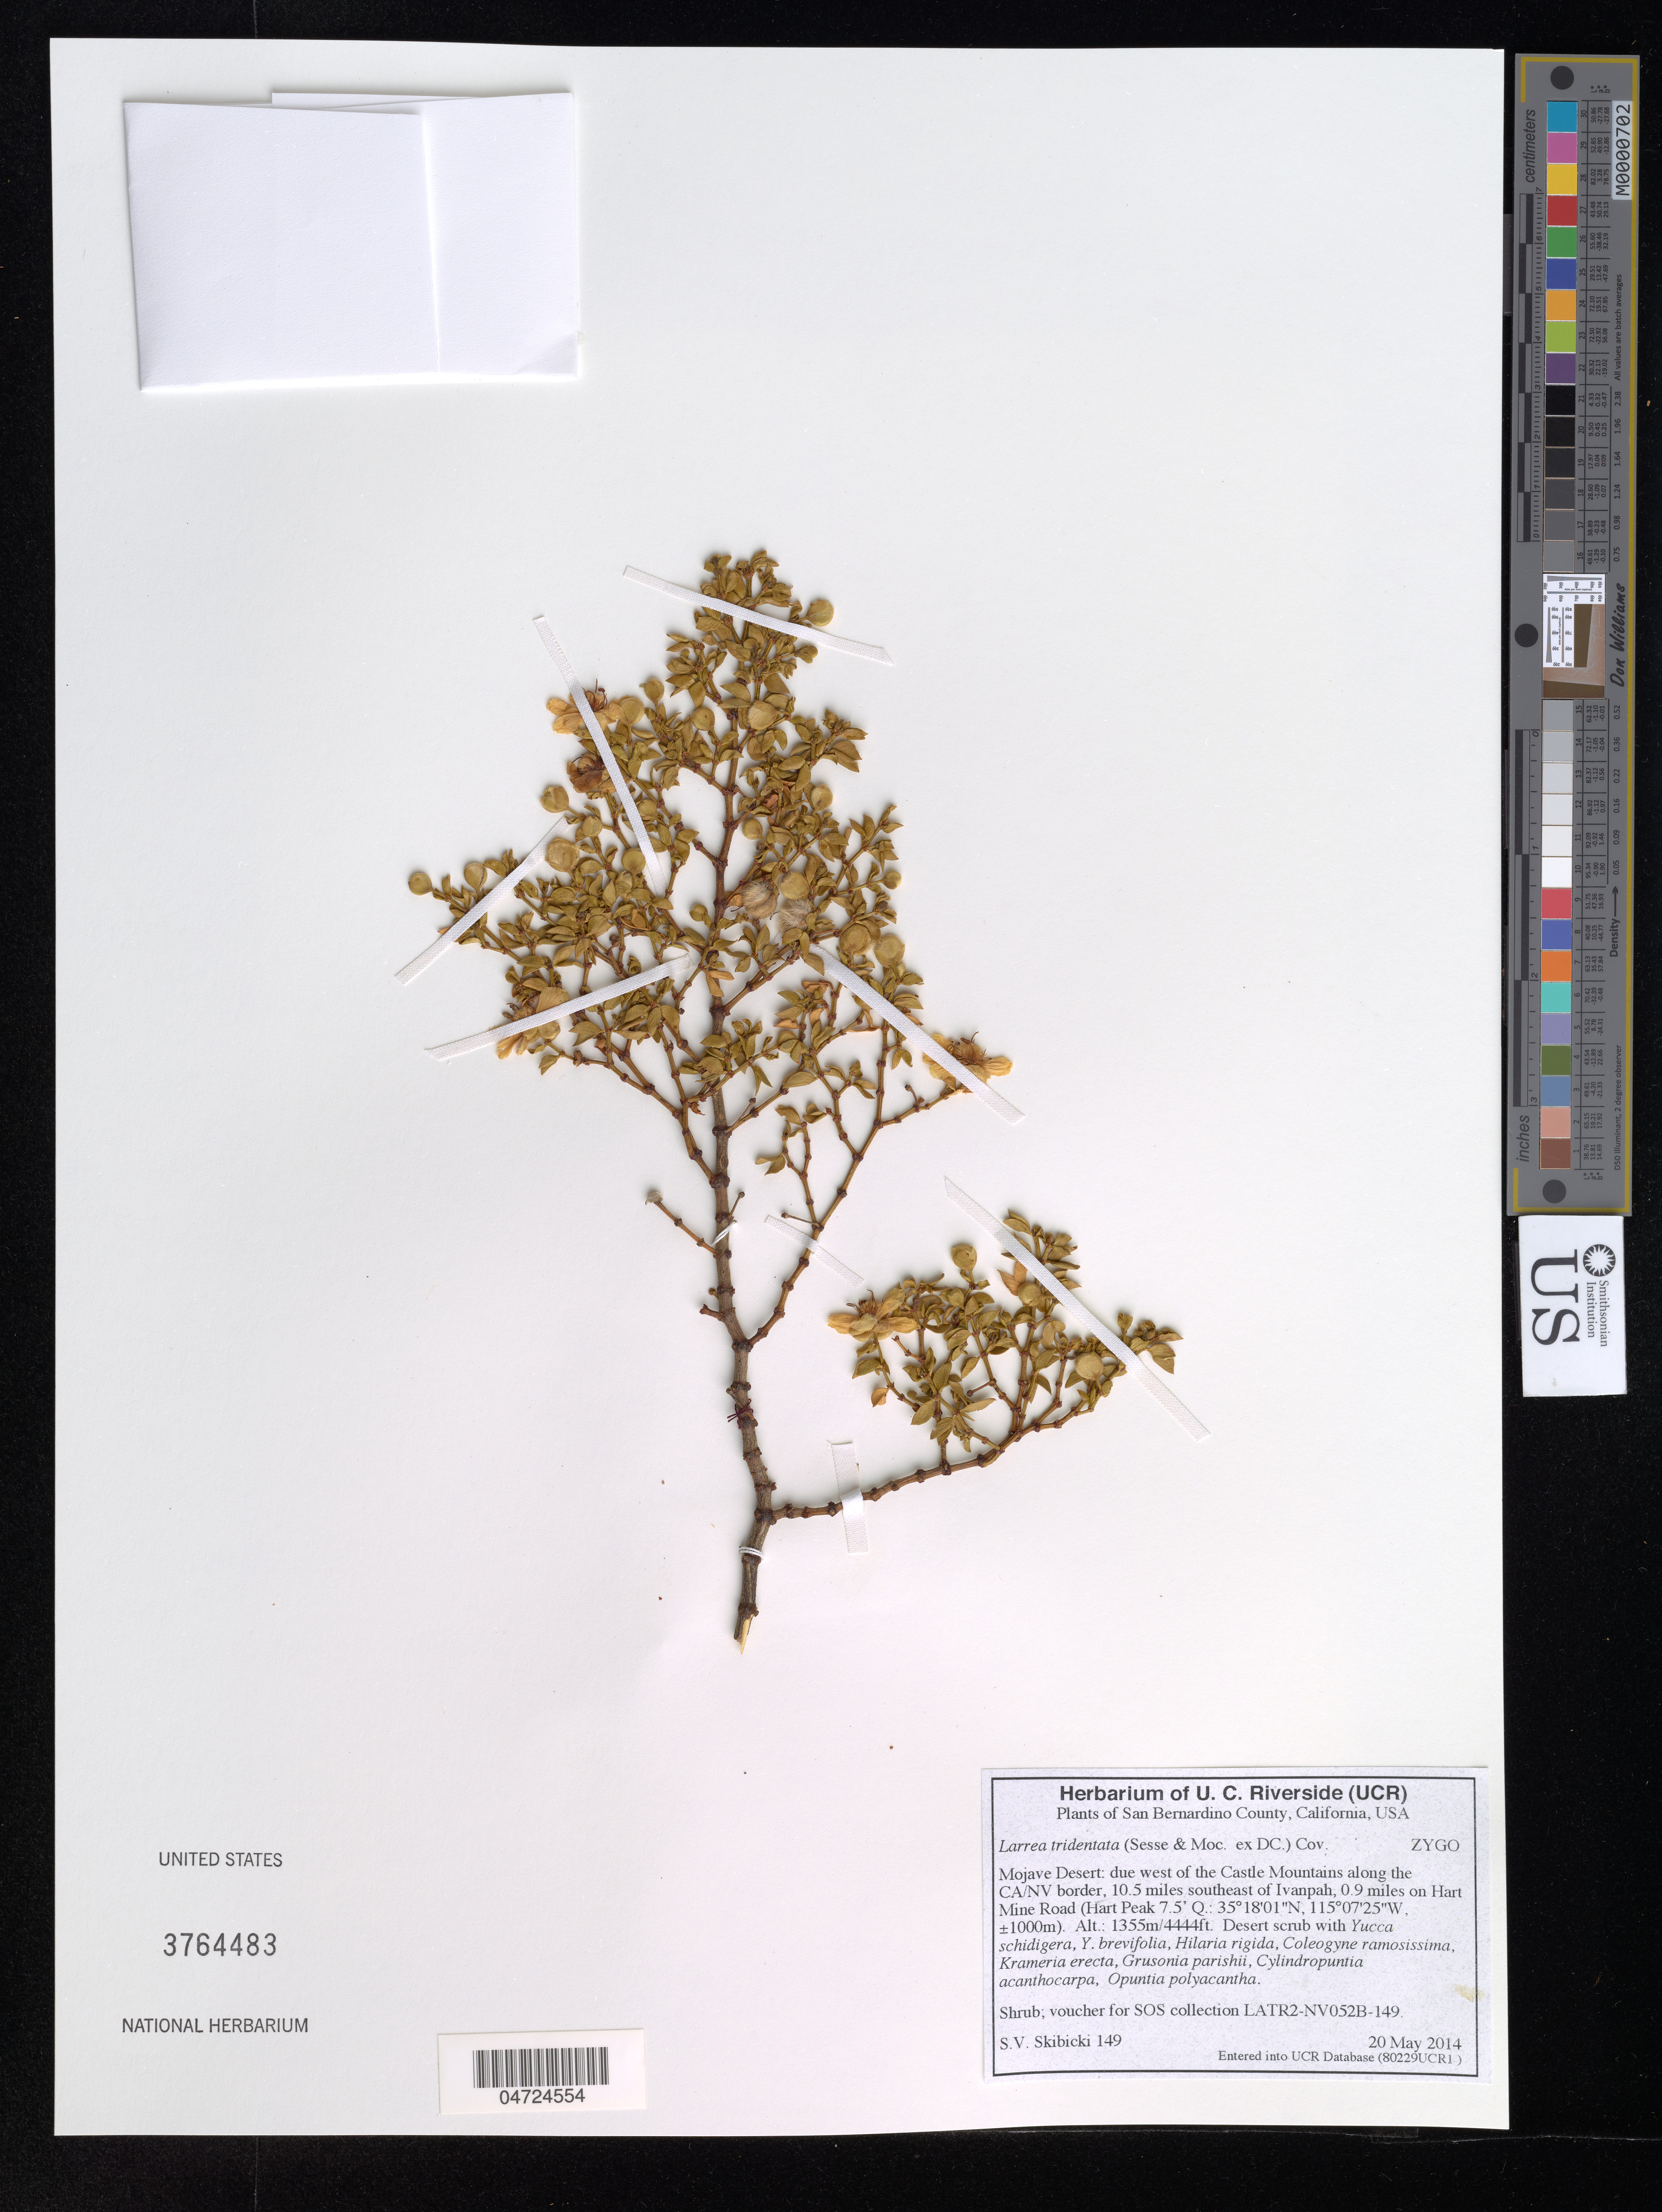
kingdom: Plantae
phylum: Tracheophyta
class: Magnoliopsida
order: Zygophyllales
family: Zygophyllaceae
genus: Larrea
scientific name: Larrea tridentata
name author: (Sessé & Moc. ex DC.) Coville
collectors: S. Skibicki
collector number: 149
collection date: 2014-05-20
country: United States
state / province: California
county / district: San Bernardino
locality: San Bernardino County. Mojave Desert: due west of the Castle Mountains along the CA/NV border, 10.5 miles southeast of Ivanpah, 0.9 miles on Hart Mine Road (Heart Peak 7.5' Q.).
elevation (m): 1355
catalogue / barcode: US 3764483